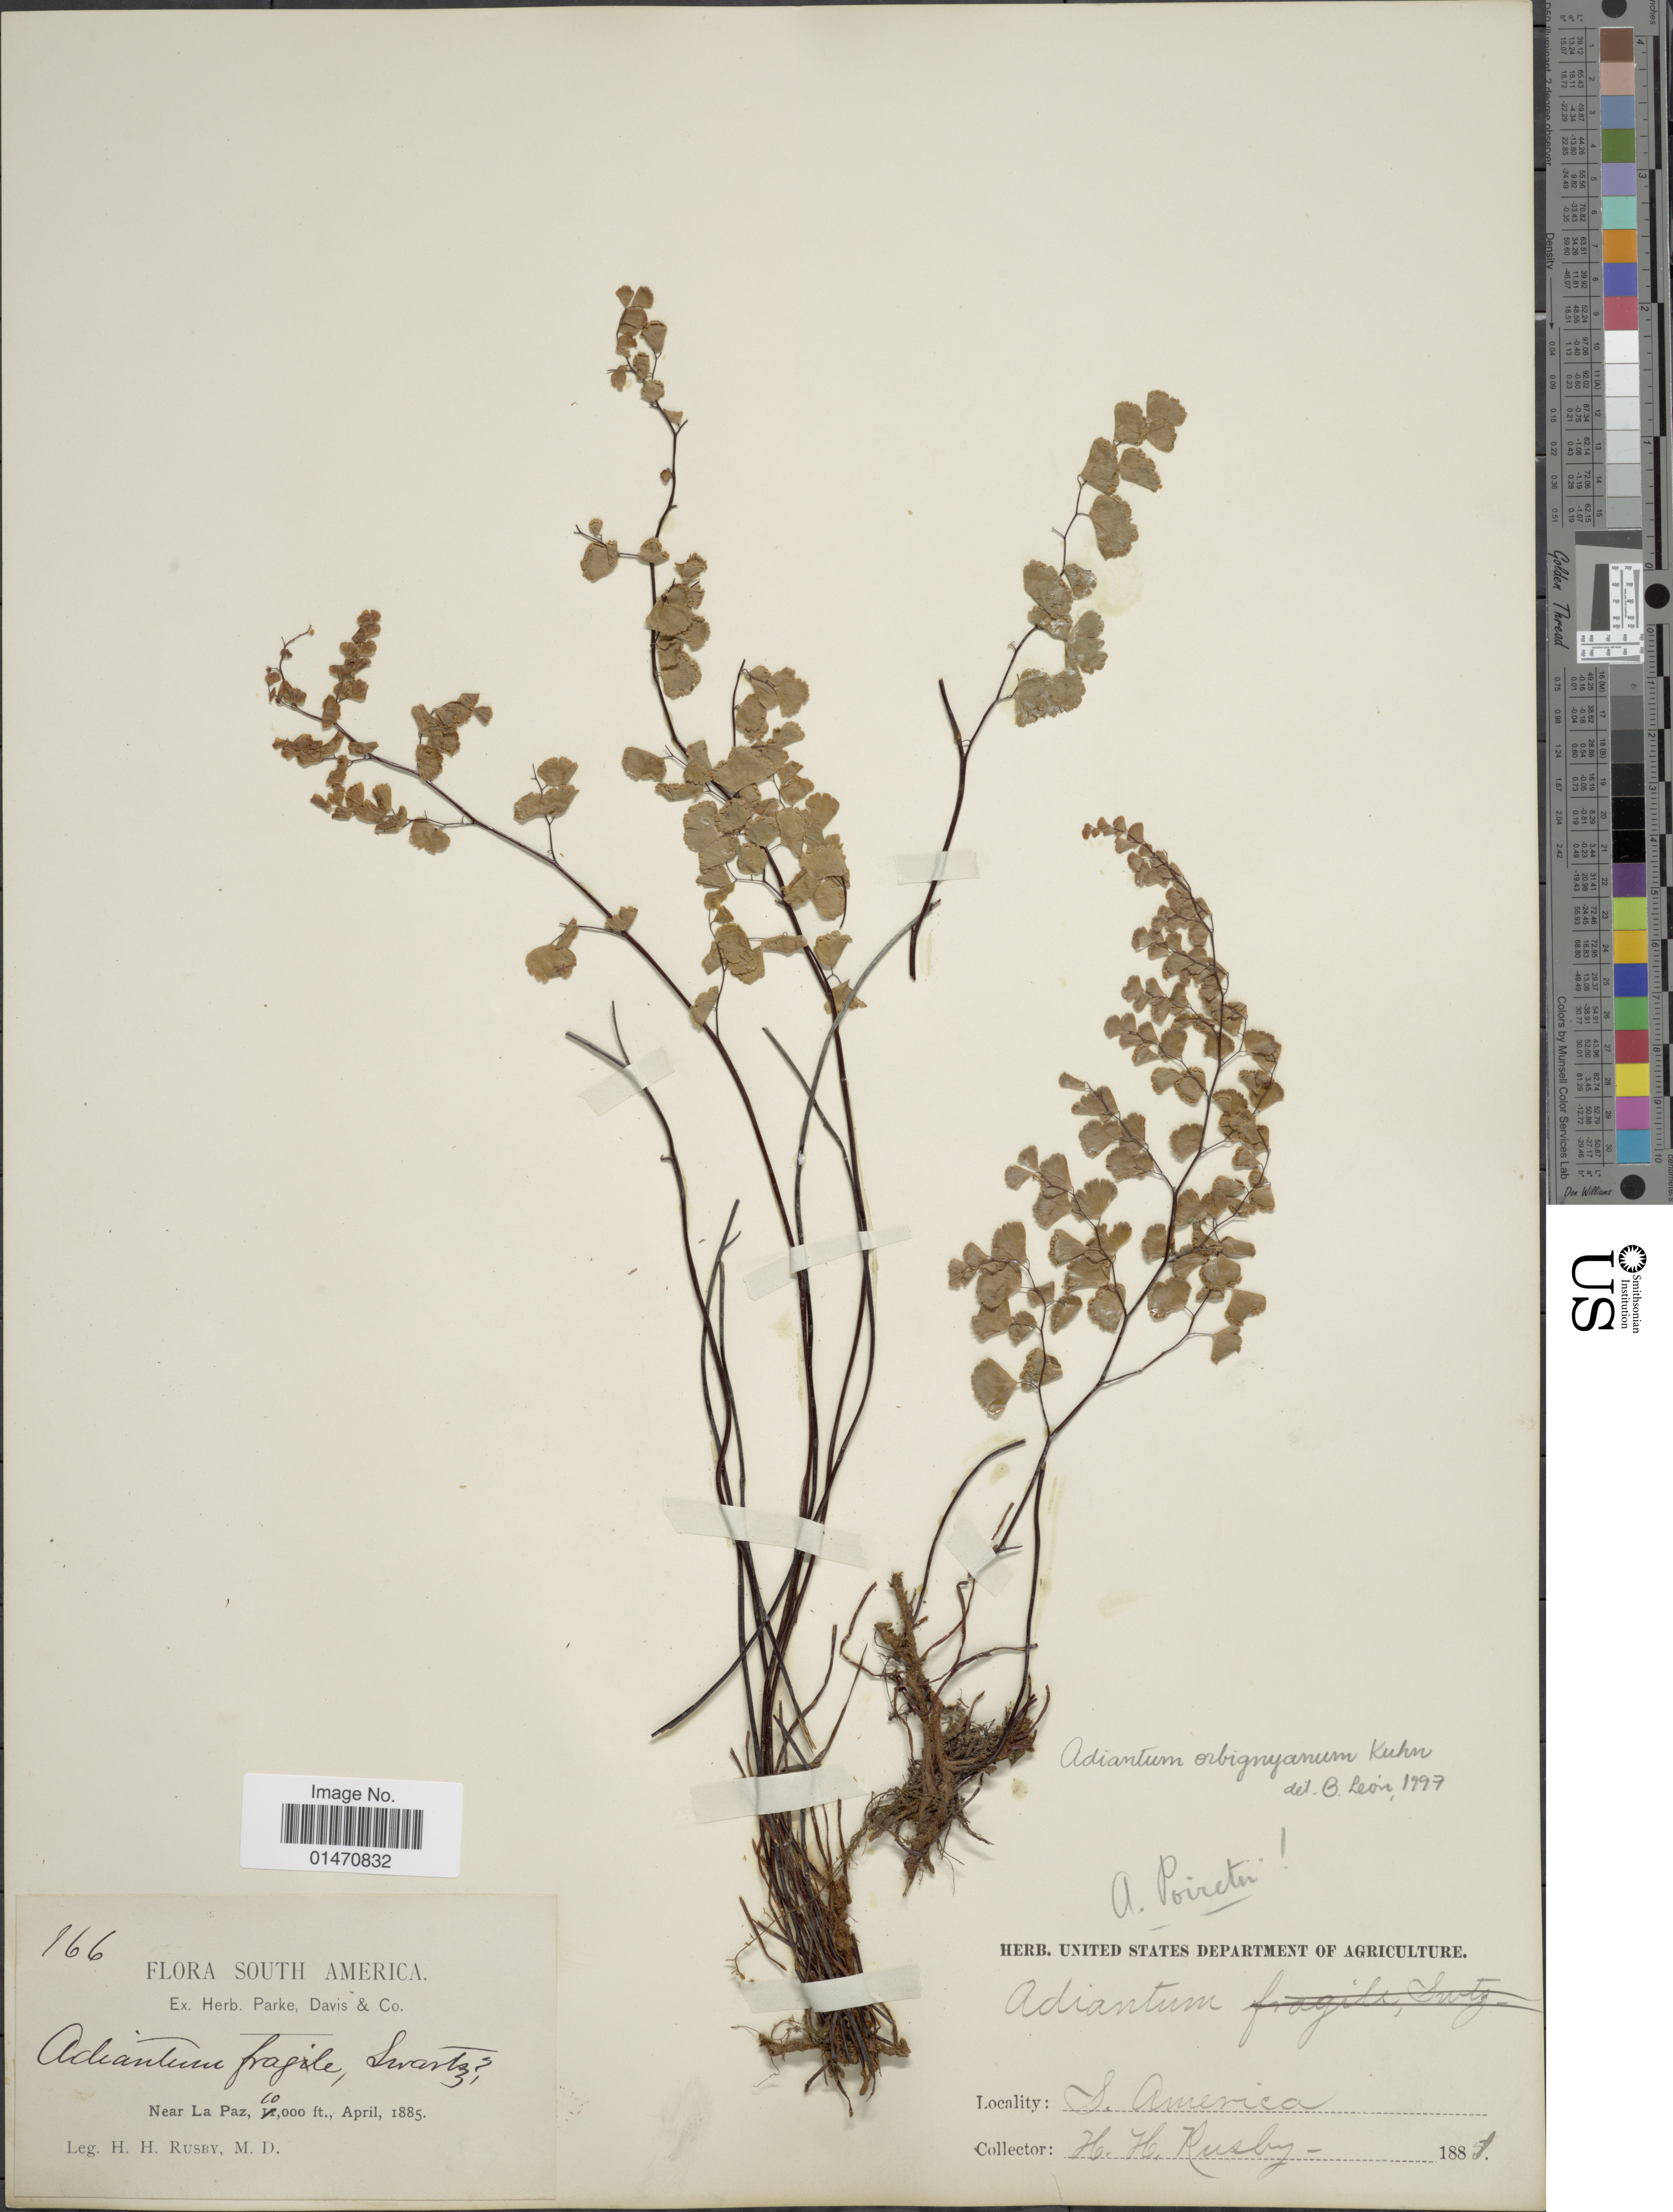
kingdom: Plantae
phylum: Tracheophyta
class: Polypodiopsida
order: Polypodiales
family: Pteridaceae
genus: Adiantum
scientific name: Adiantum orbignyanum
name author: Kuhn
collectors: H. H. Rusby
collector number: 116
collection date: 1885-04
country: Bolivia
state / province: La Paz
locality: Near La Paz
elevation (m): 3048